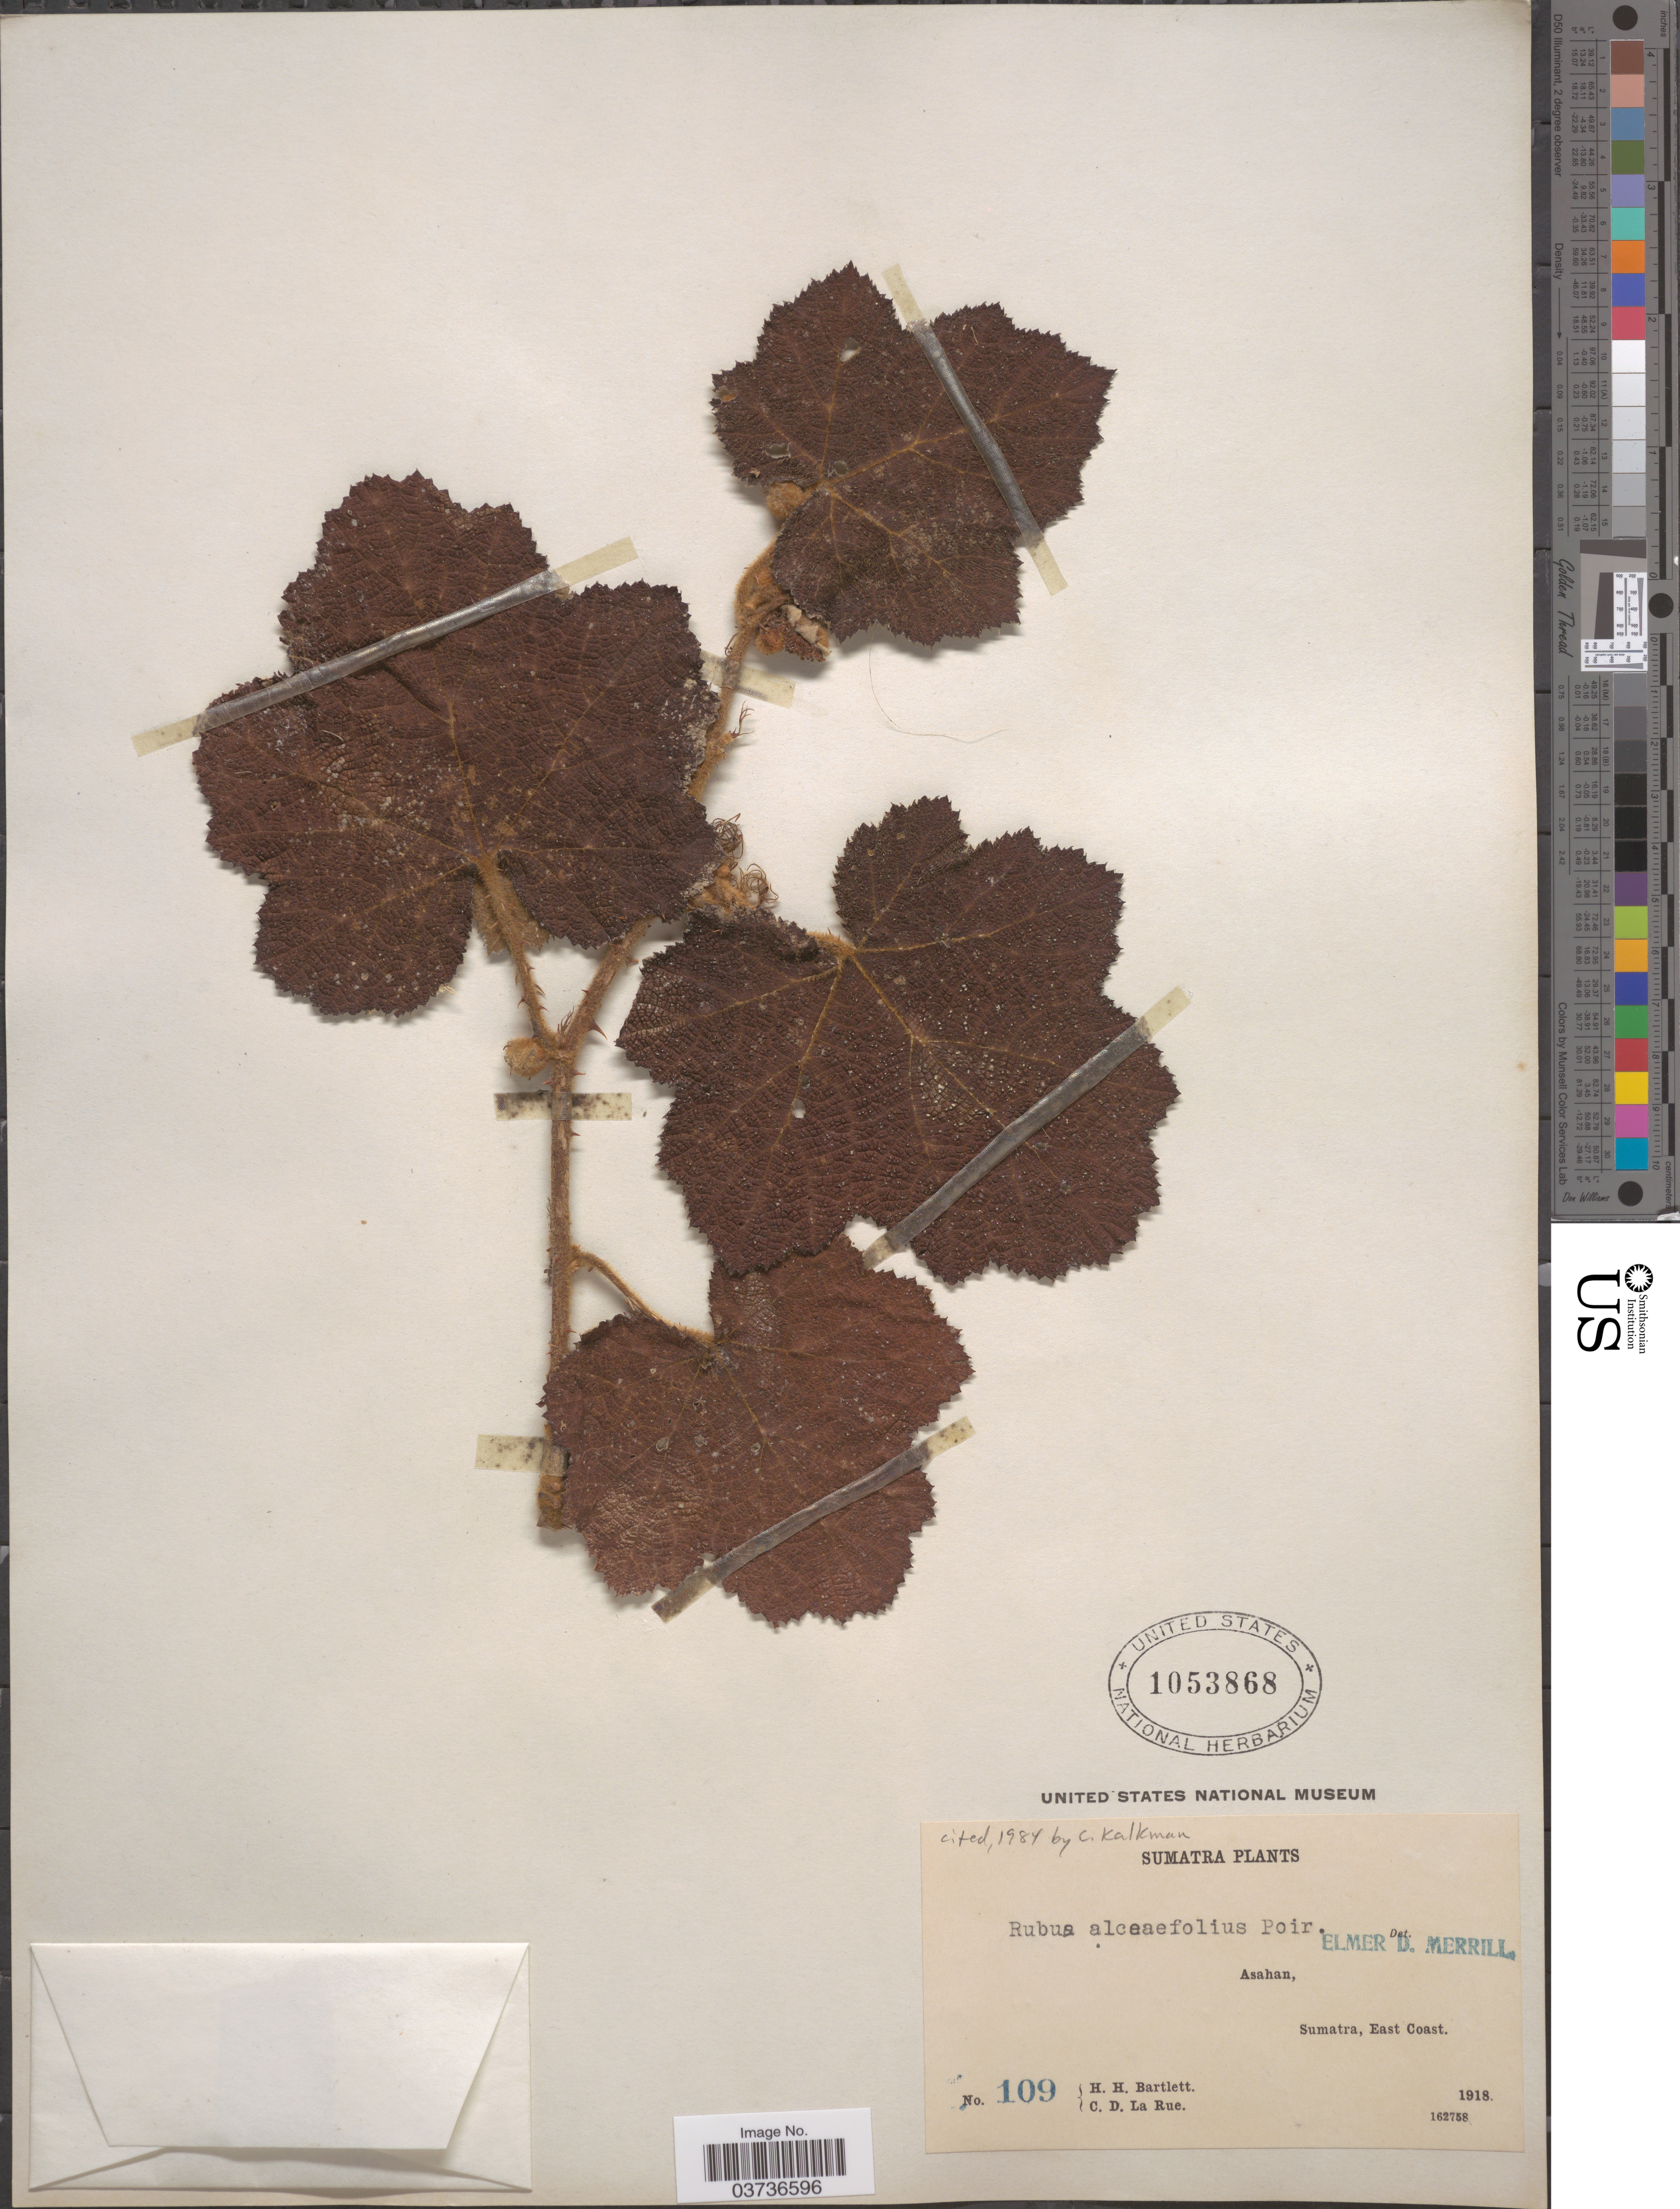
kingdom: Plantae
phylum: Tracheophyta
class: Magnoliopsida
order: Rosales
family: Rosaceae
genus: Rubus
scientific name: Rubus alcaefolius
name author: Poir.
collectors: H. H. Bartlett & C. La Rue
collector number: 109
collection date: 1918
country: Indonesia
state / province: Sumatra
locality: Asahan, East Coast.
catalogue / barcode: US 1053868